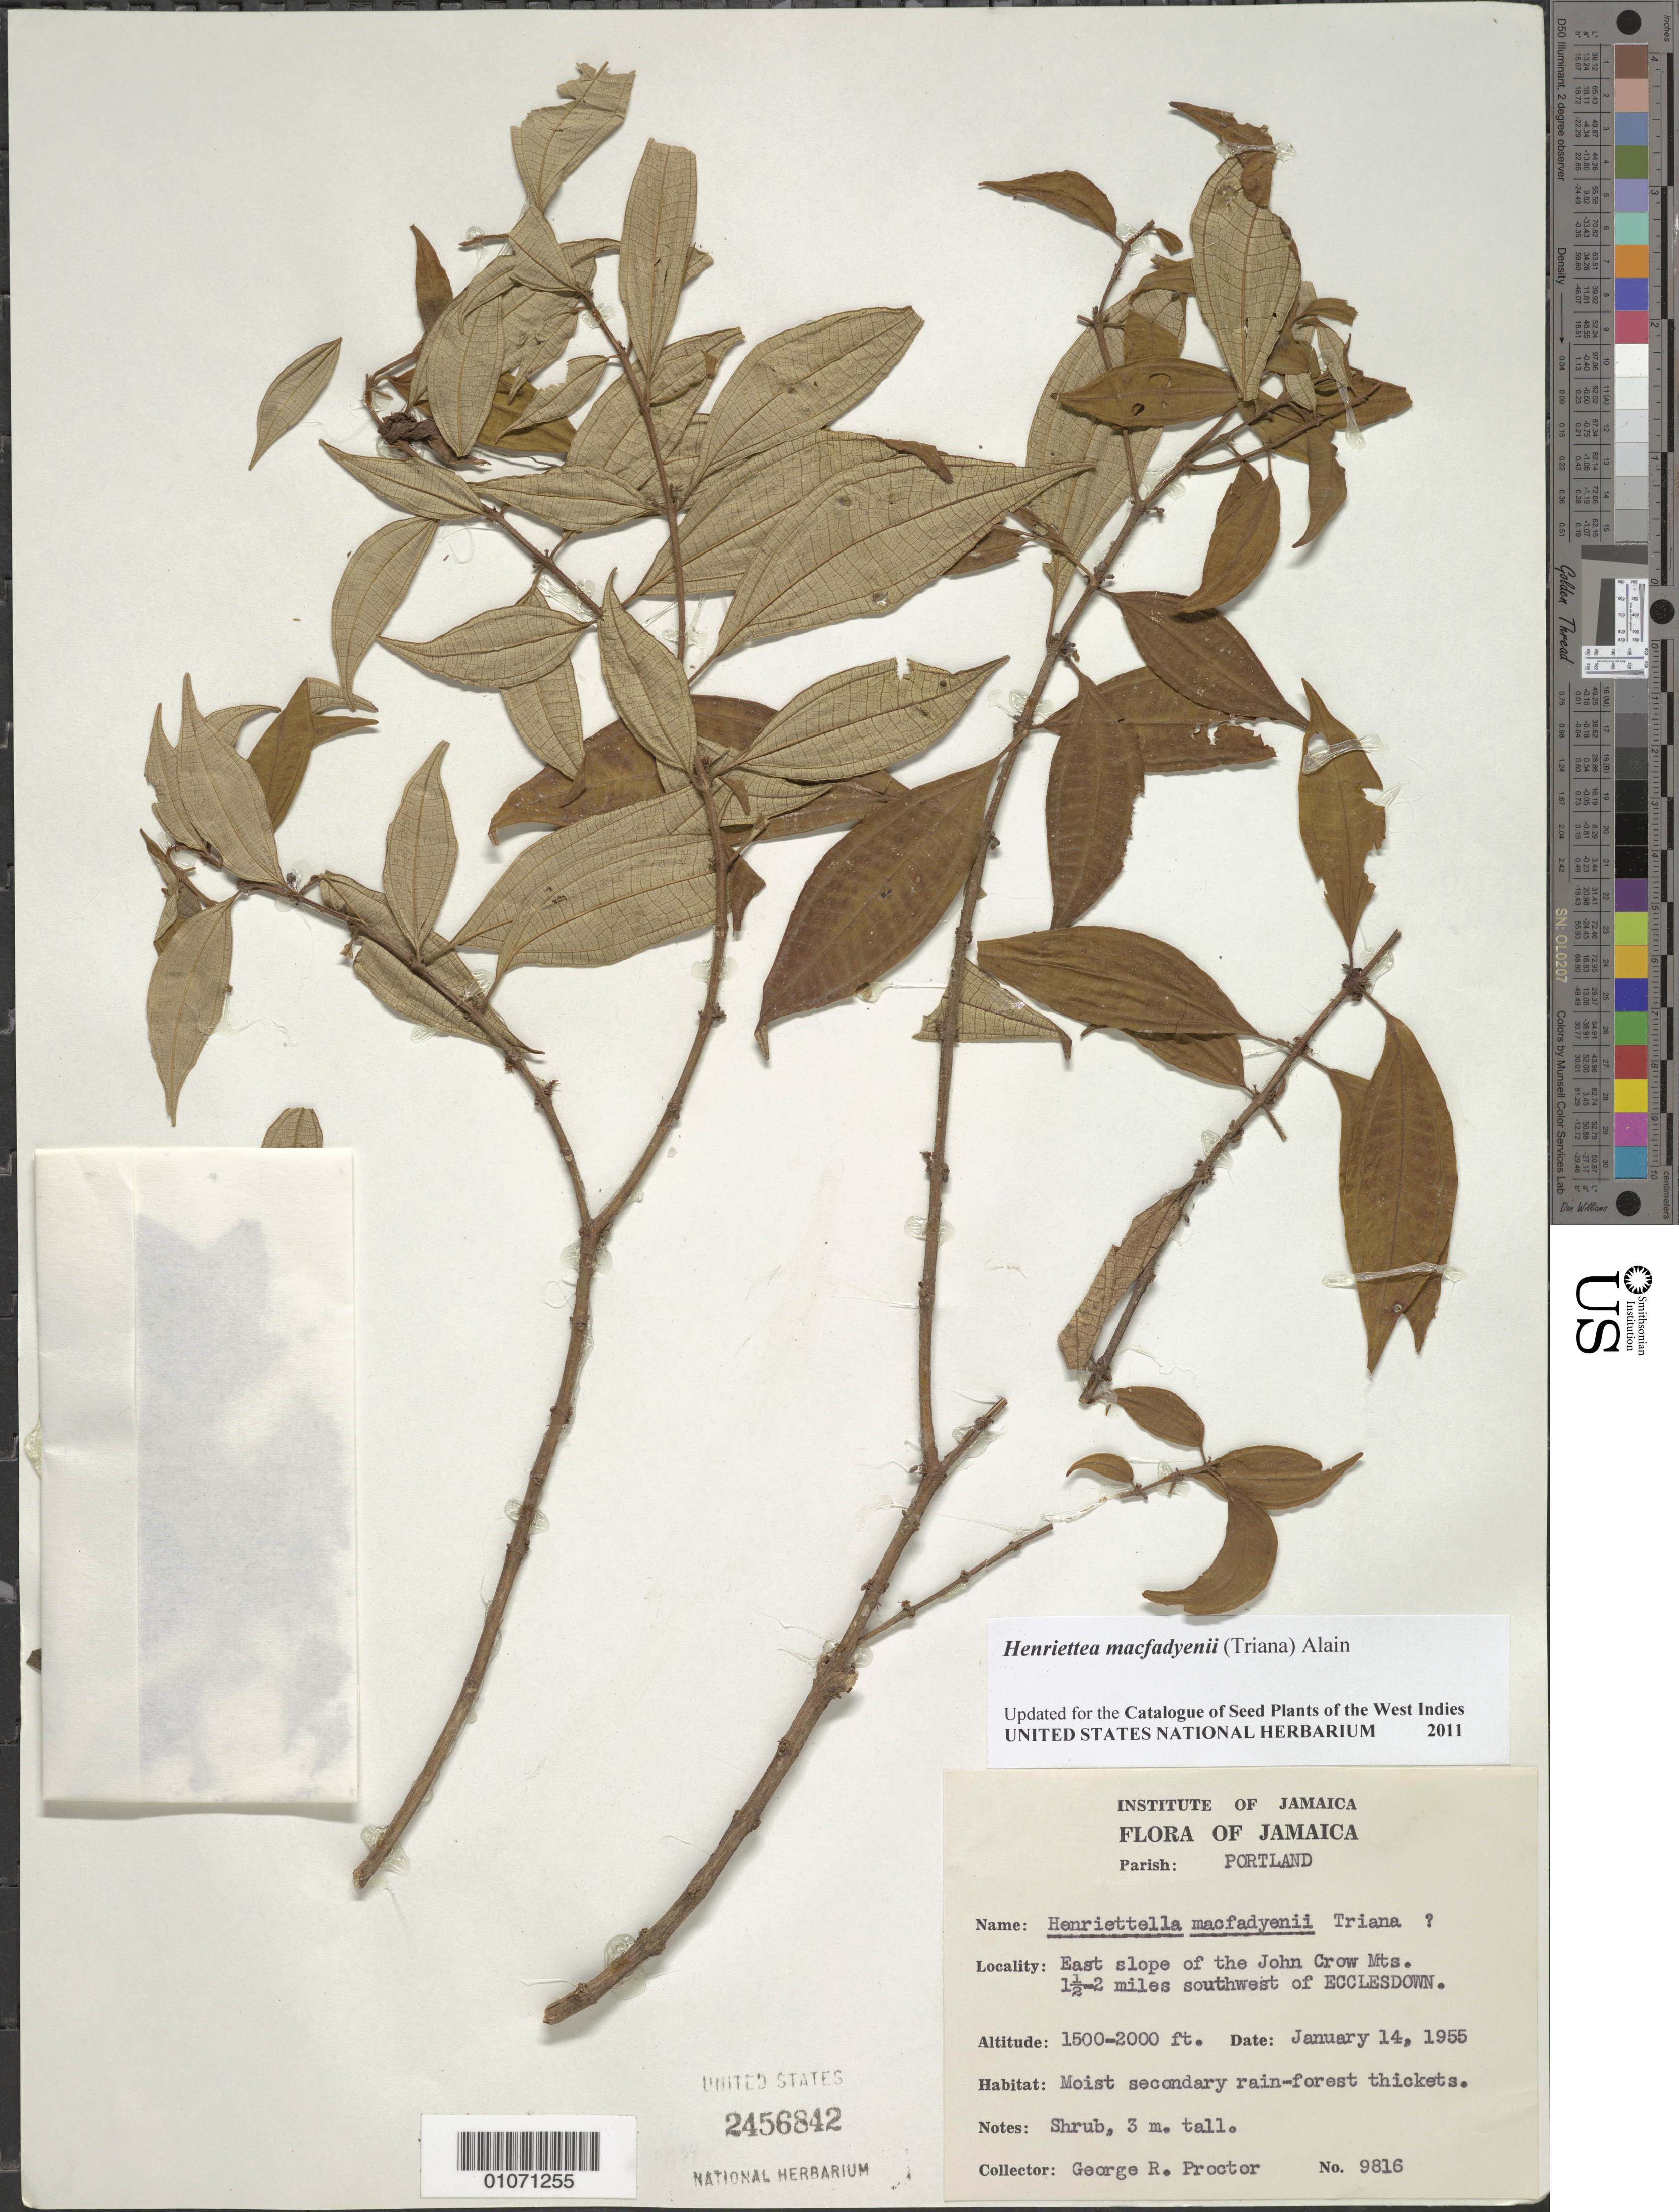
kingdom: Plantae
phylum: Tracheophyta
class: Magnoliopsida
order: Myrtales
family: Melastomataceae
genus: Henriettea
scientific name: Henriettea macfadyenii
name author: (Triana) Alain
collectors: G. R. Proctor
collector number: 9816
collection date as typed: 14 Jan 1955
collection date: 1955-01-14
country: Jamaica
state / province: Portland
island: Jamaica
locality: John Crow Mts., E slope; 1.5-2 miles SW of Ecclesdown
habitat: Moist secondary rainforest thickets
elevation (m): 457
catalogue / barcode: US 2456842